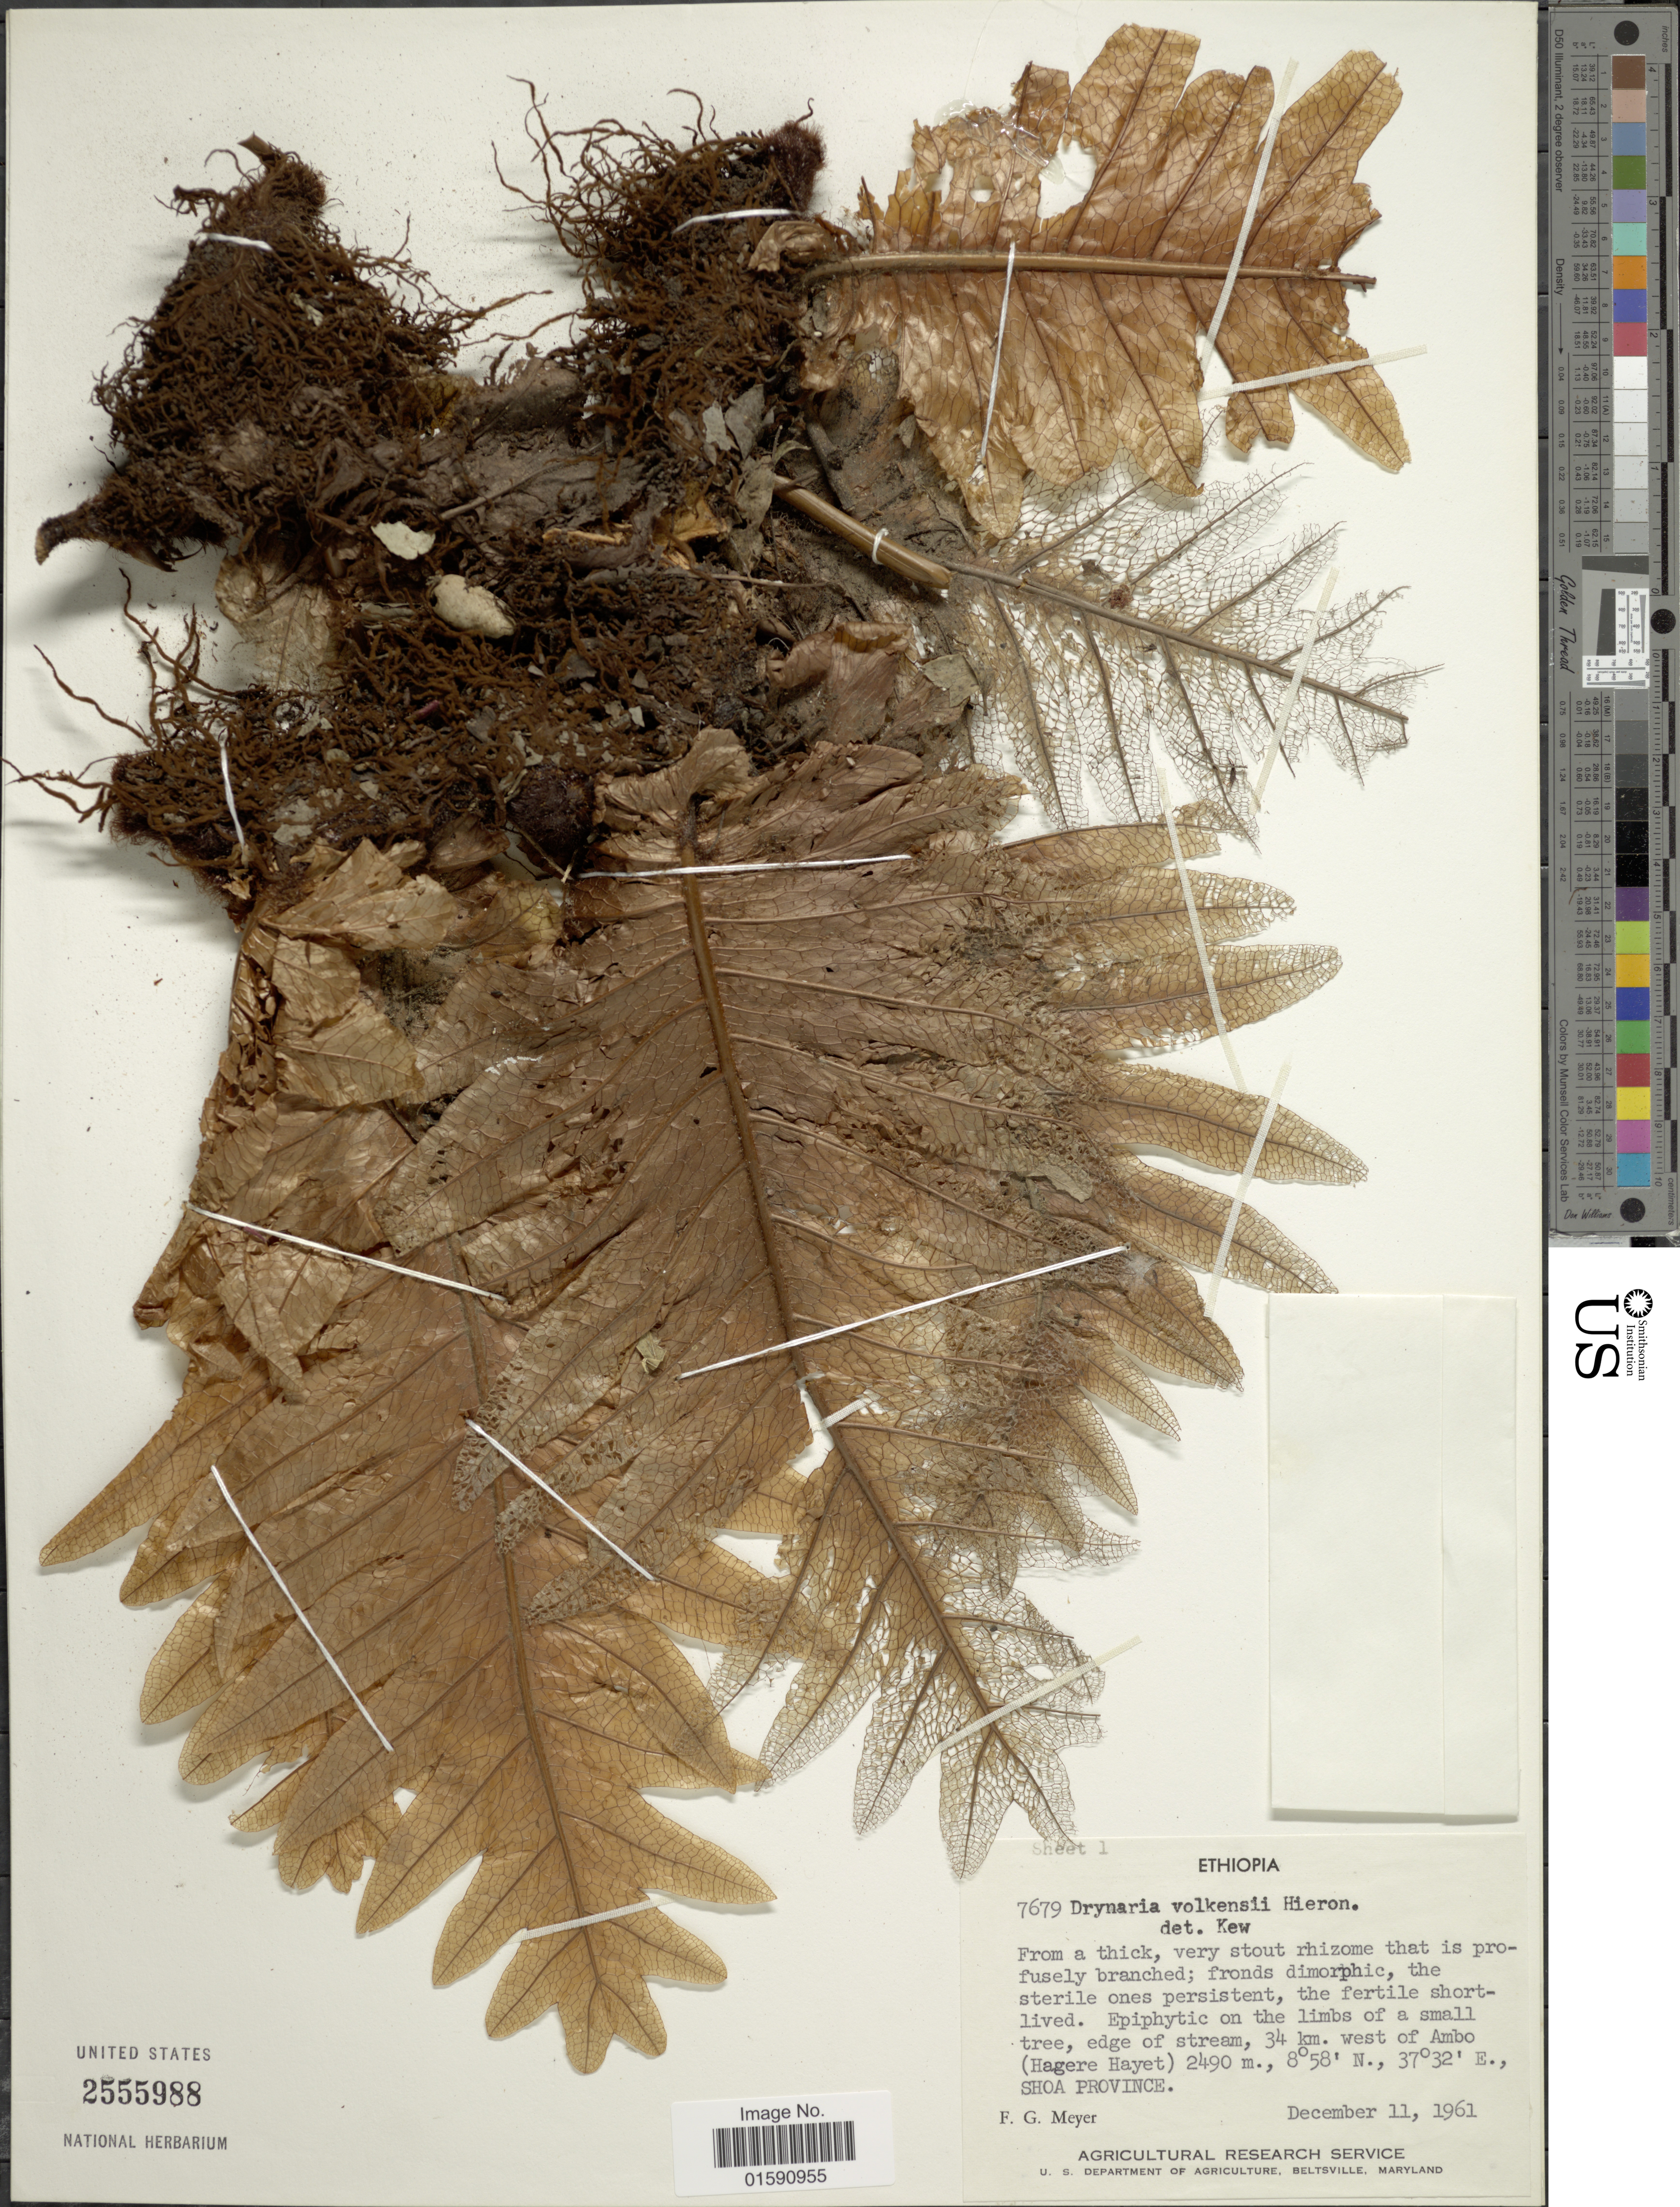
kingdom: Plantae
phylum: Tracheophyta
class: Polypodiopsida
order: Polypodiales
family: Polypodiaceae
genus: Drynaria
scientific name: Drynaria laurentii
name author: (Christ) Hieron.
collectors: F. G. Meyer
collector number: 7679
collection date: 1961-12-11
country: Ethiopia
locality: Edge of Stream, 34 km. west of Ambo (Hagere Hayet) Shoa Province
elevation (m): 2490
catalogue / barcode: US 2555988